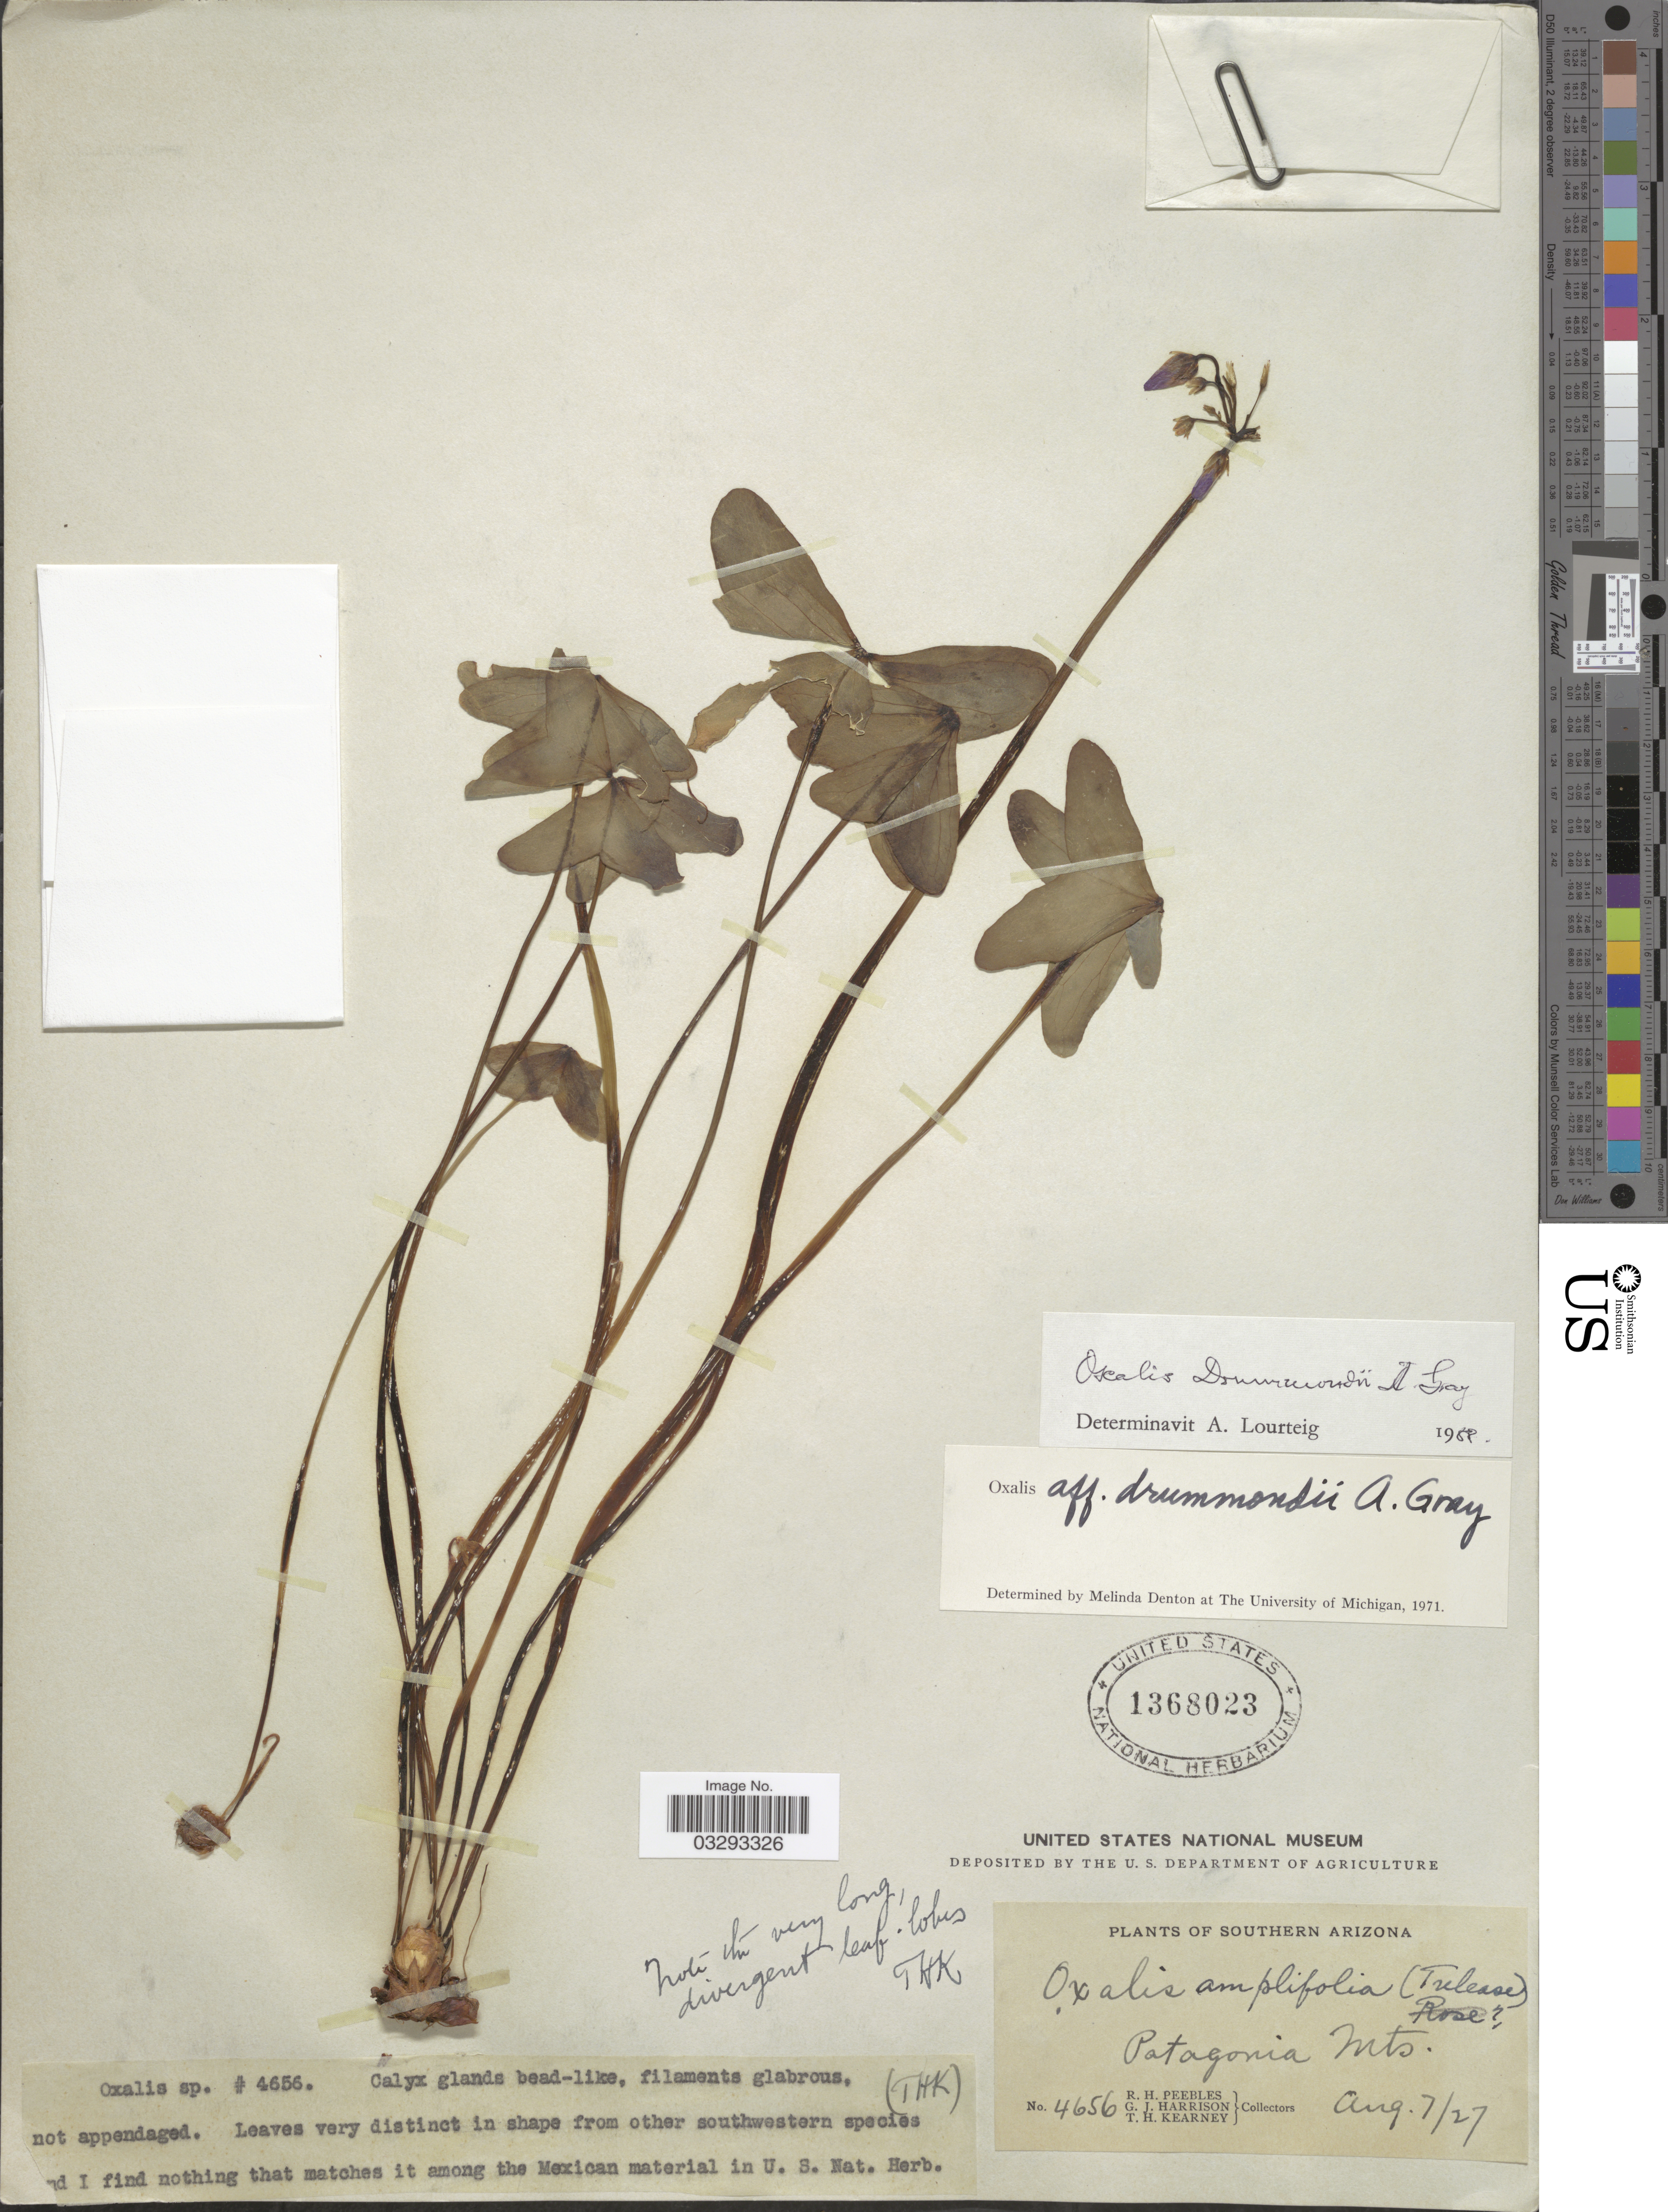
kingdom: Plantae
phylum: Tracheophyta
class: Magnoliopsida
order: Oxalidales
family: Oxalidaceae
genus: Oxalis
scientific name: Oxalis drummondii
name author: A. Gray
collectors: R. H. Peebles, G. J. Harrison & T. H. Kearney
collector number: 4656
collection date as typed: Transcribed d/m/y: 7/8/27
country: United States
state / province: Arizona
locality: Southern Arizona. Patagonia Mts.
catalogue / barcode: US 1368023